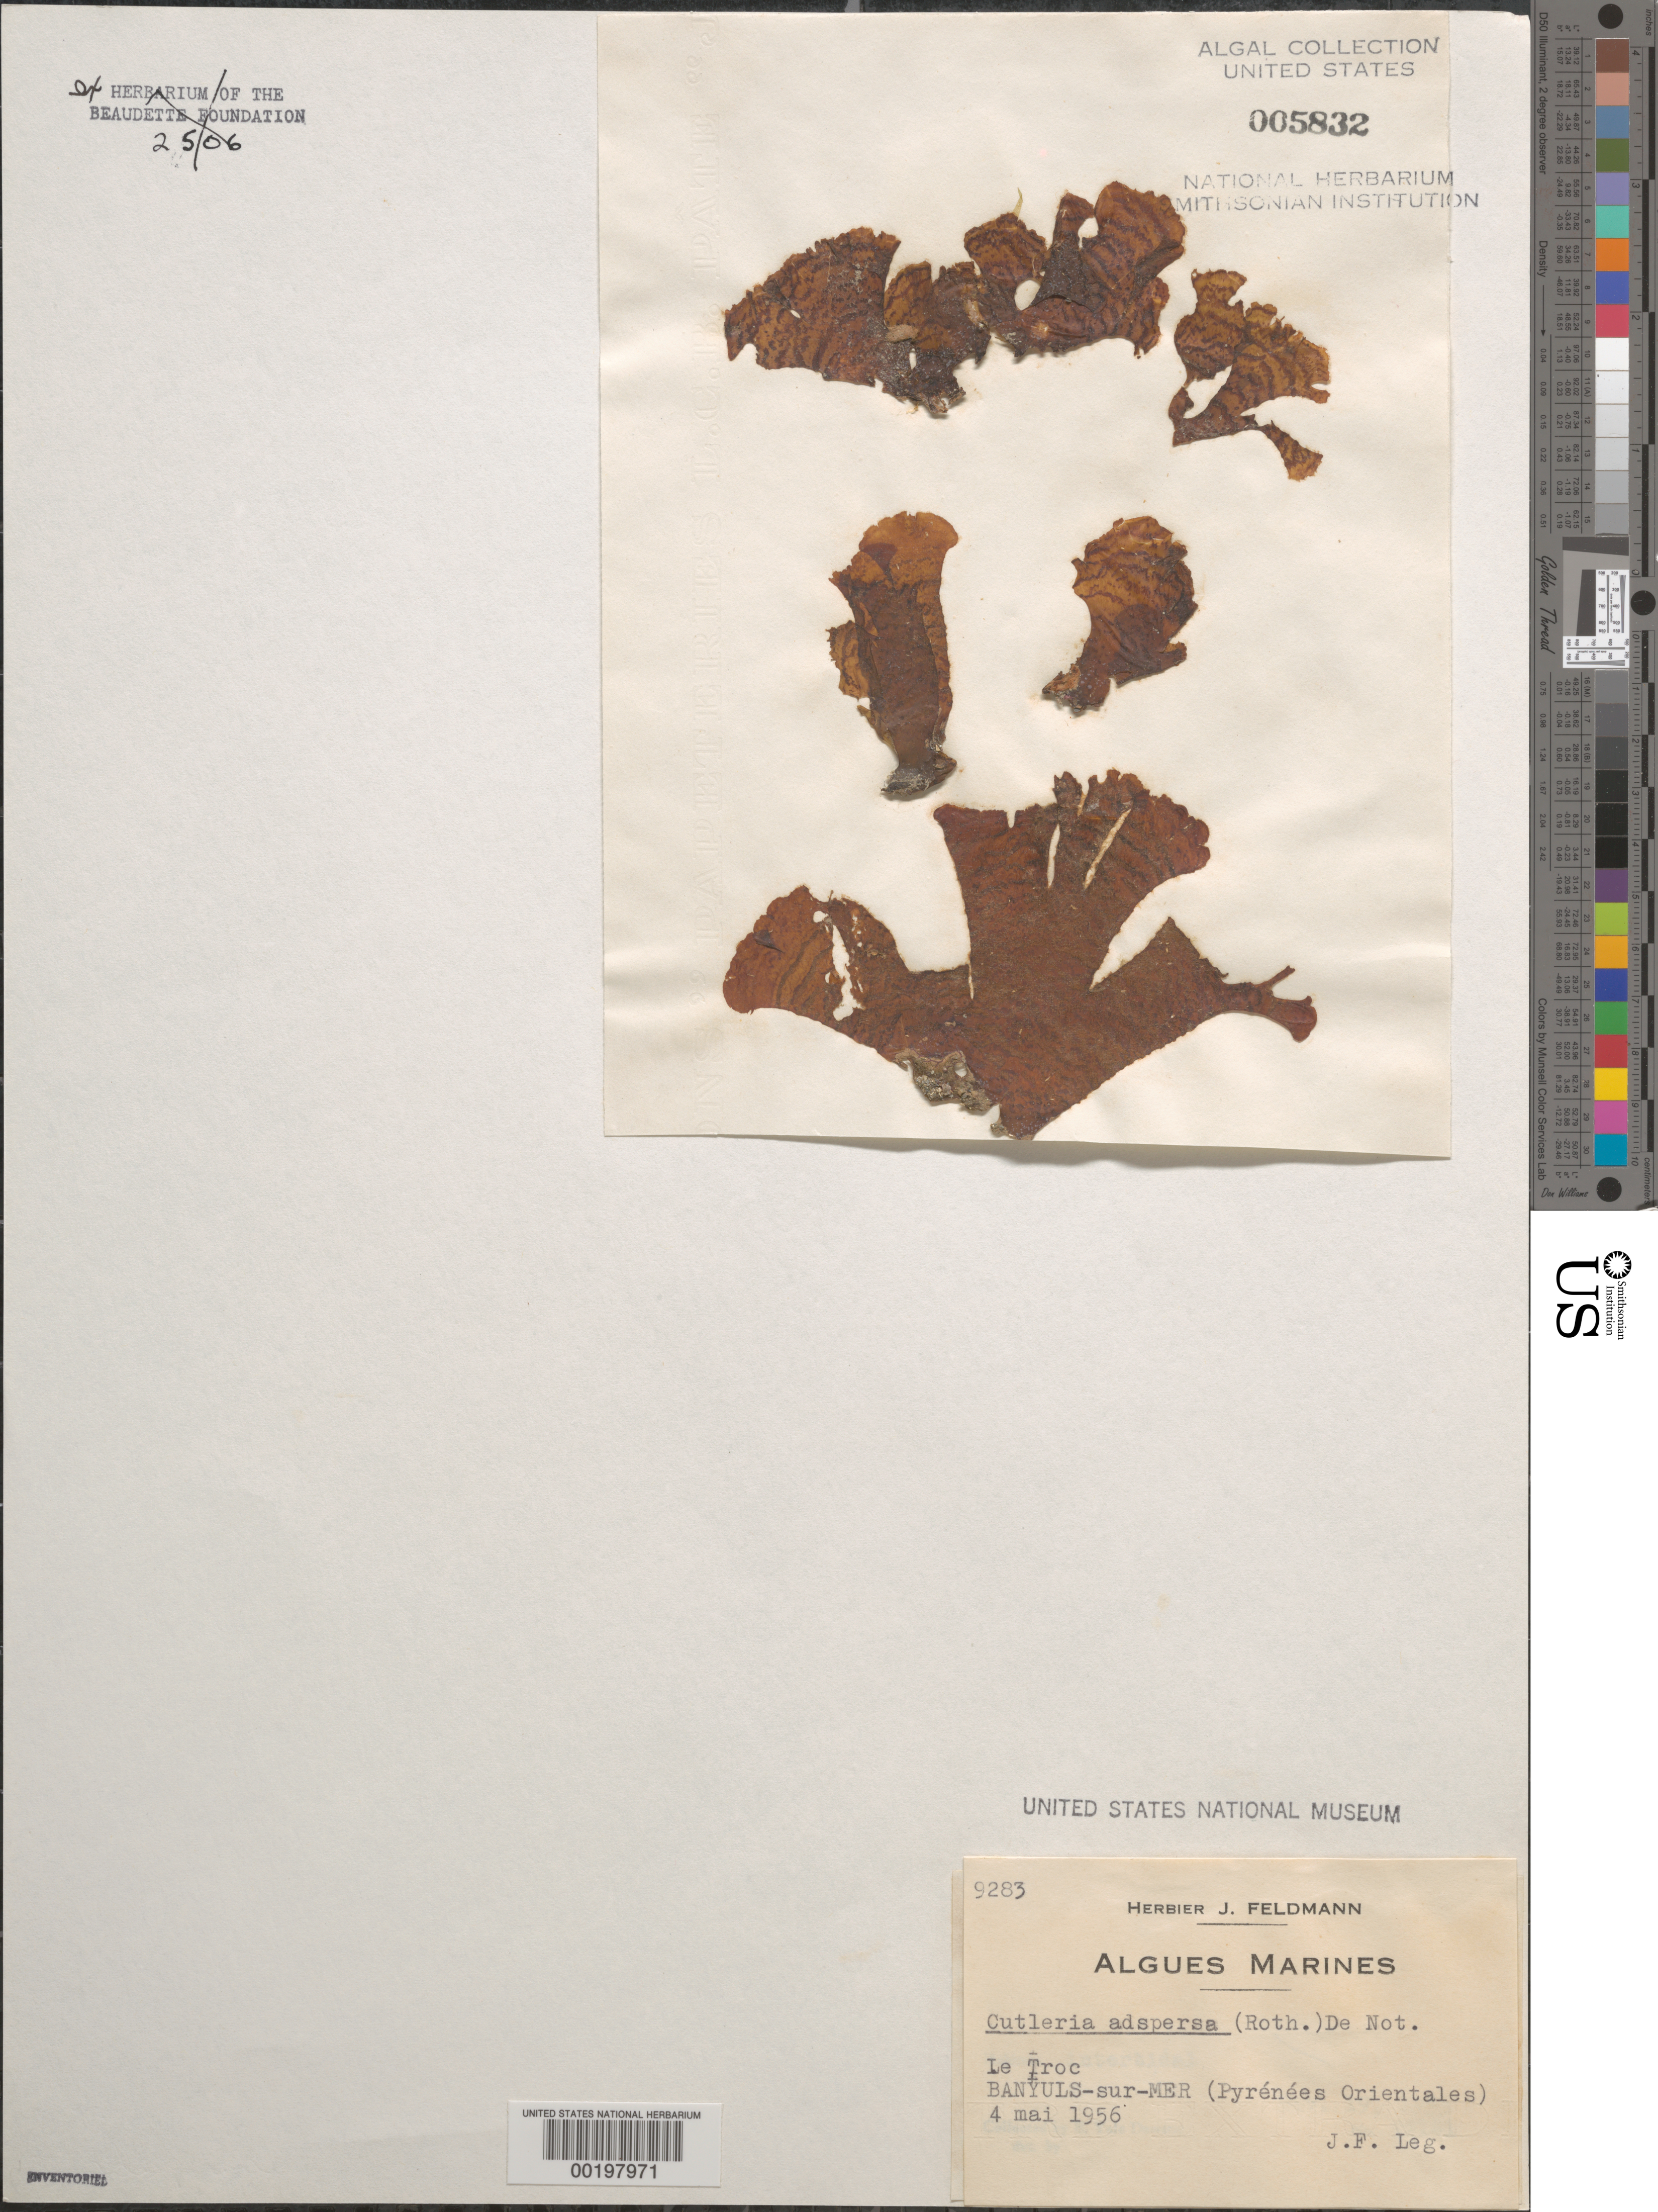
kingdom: Chromista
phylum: Ochrophyta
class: Phaeophyceae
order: Cutleriales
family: Cutleriaceae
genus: Cutleria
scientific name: Cutleria adspersa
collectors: J. Feldmann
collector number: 9283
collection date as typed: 04 May 1956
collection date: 1956-05-04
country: France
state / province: Occitanie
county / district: Pyrénées-Orientales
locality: Le Troc, Banyuls-sur-Mer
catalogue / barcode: US 5832